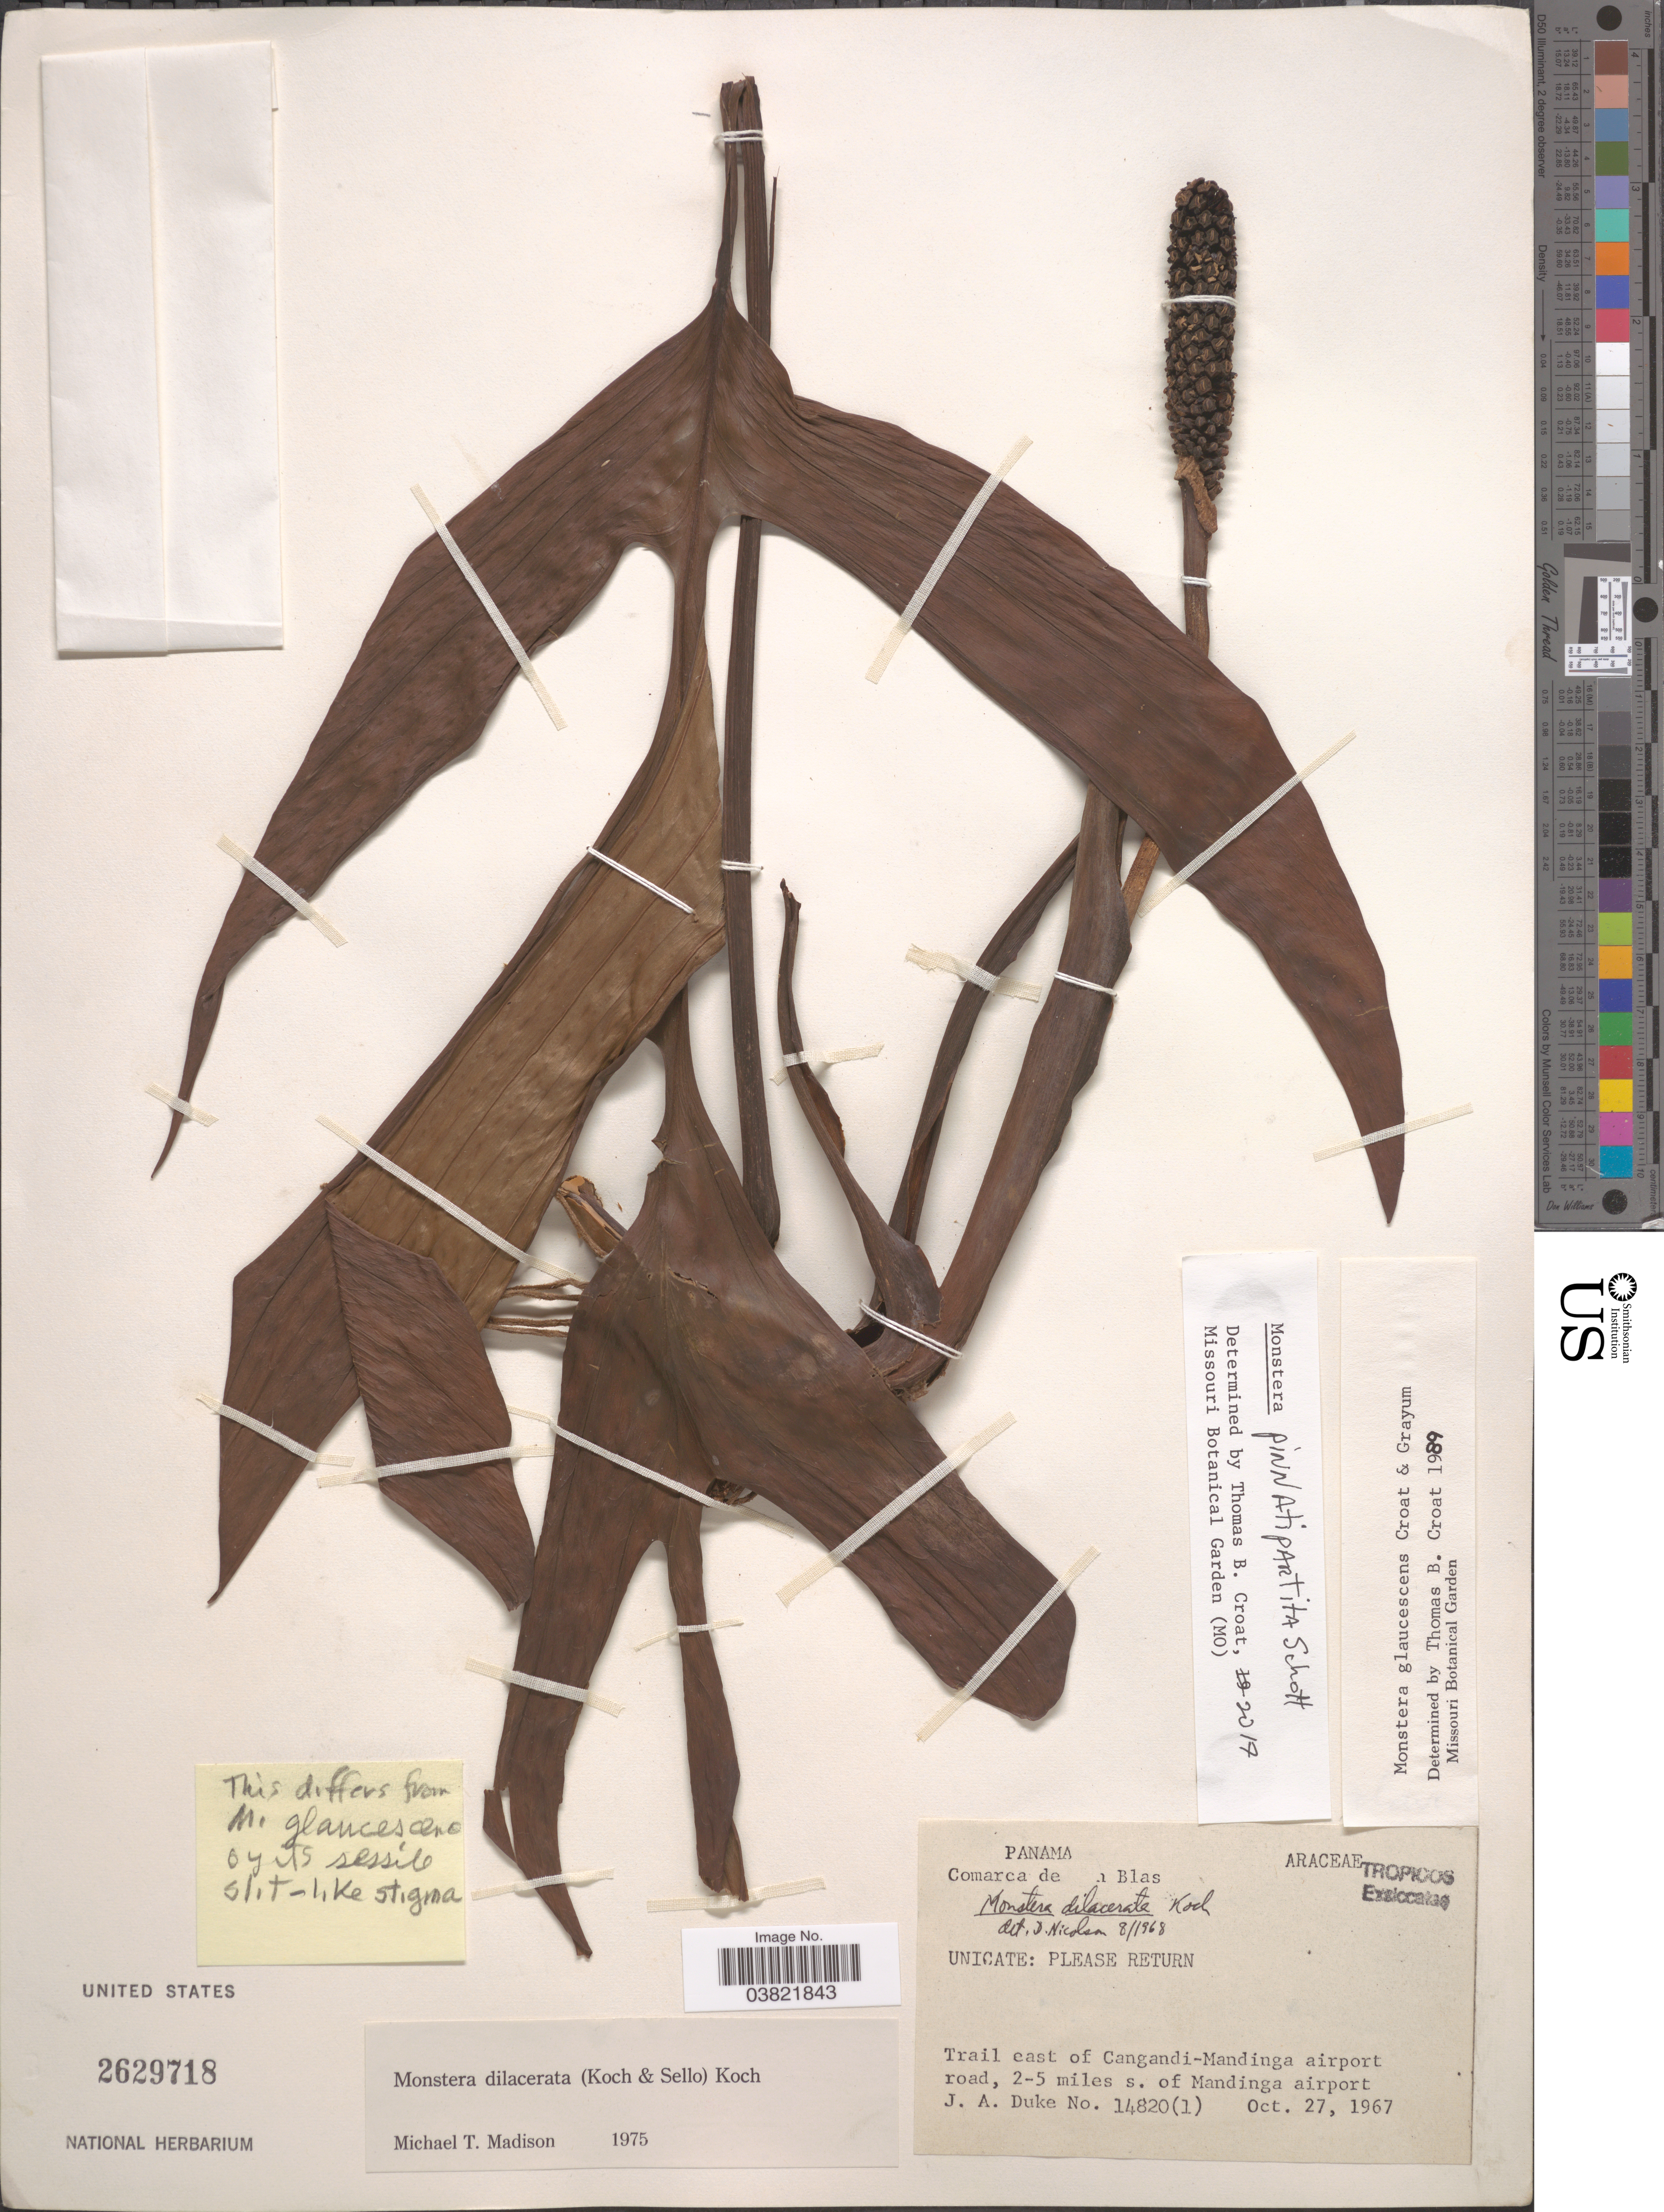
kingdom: Plantae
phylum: Tracheophyta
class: Liliopsida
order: Alismatales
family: Araceae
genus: Monstera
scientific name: Monstera pinnatipartita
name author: Schott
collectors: J. A. Duke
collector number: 14820 (1)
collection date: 1967-10-27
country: Panama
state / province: Kuna Yala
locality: Comarco de [illegible text] Blas. Trail east of Cangandi-Mandinga airport road, 2-5 miles s. of Mandinga airport.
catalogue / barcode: US 2629718